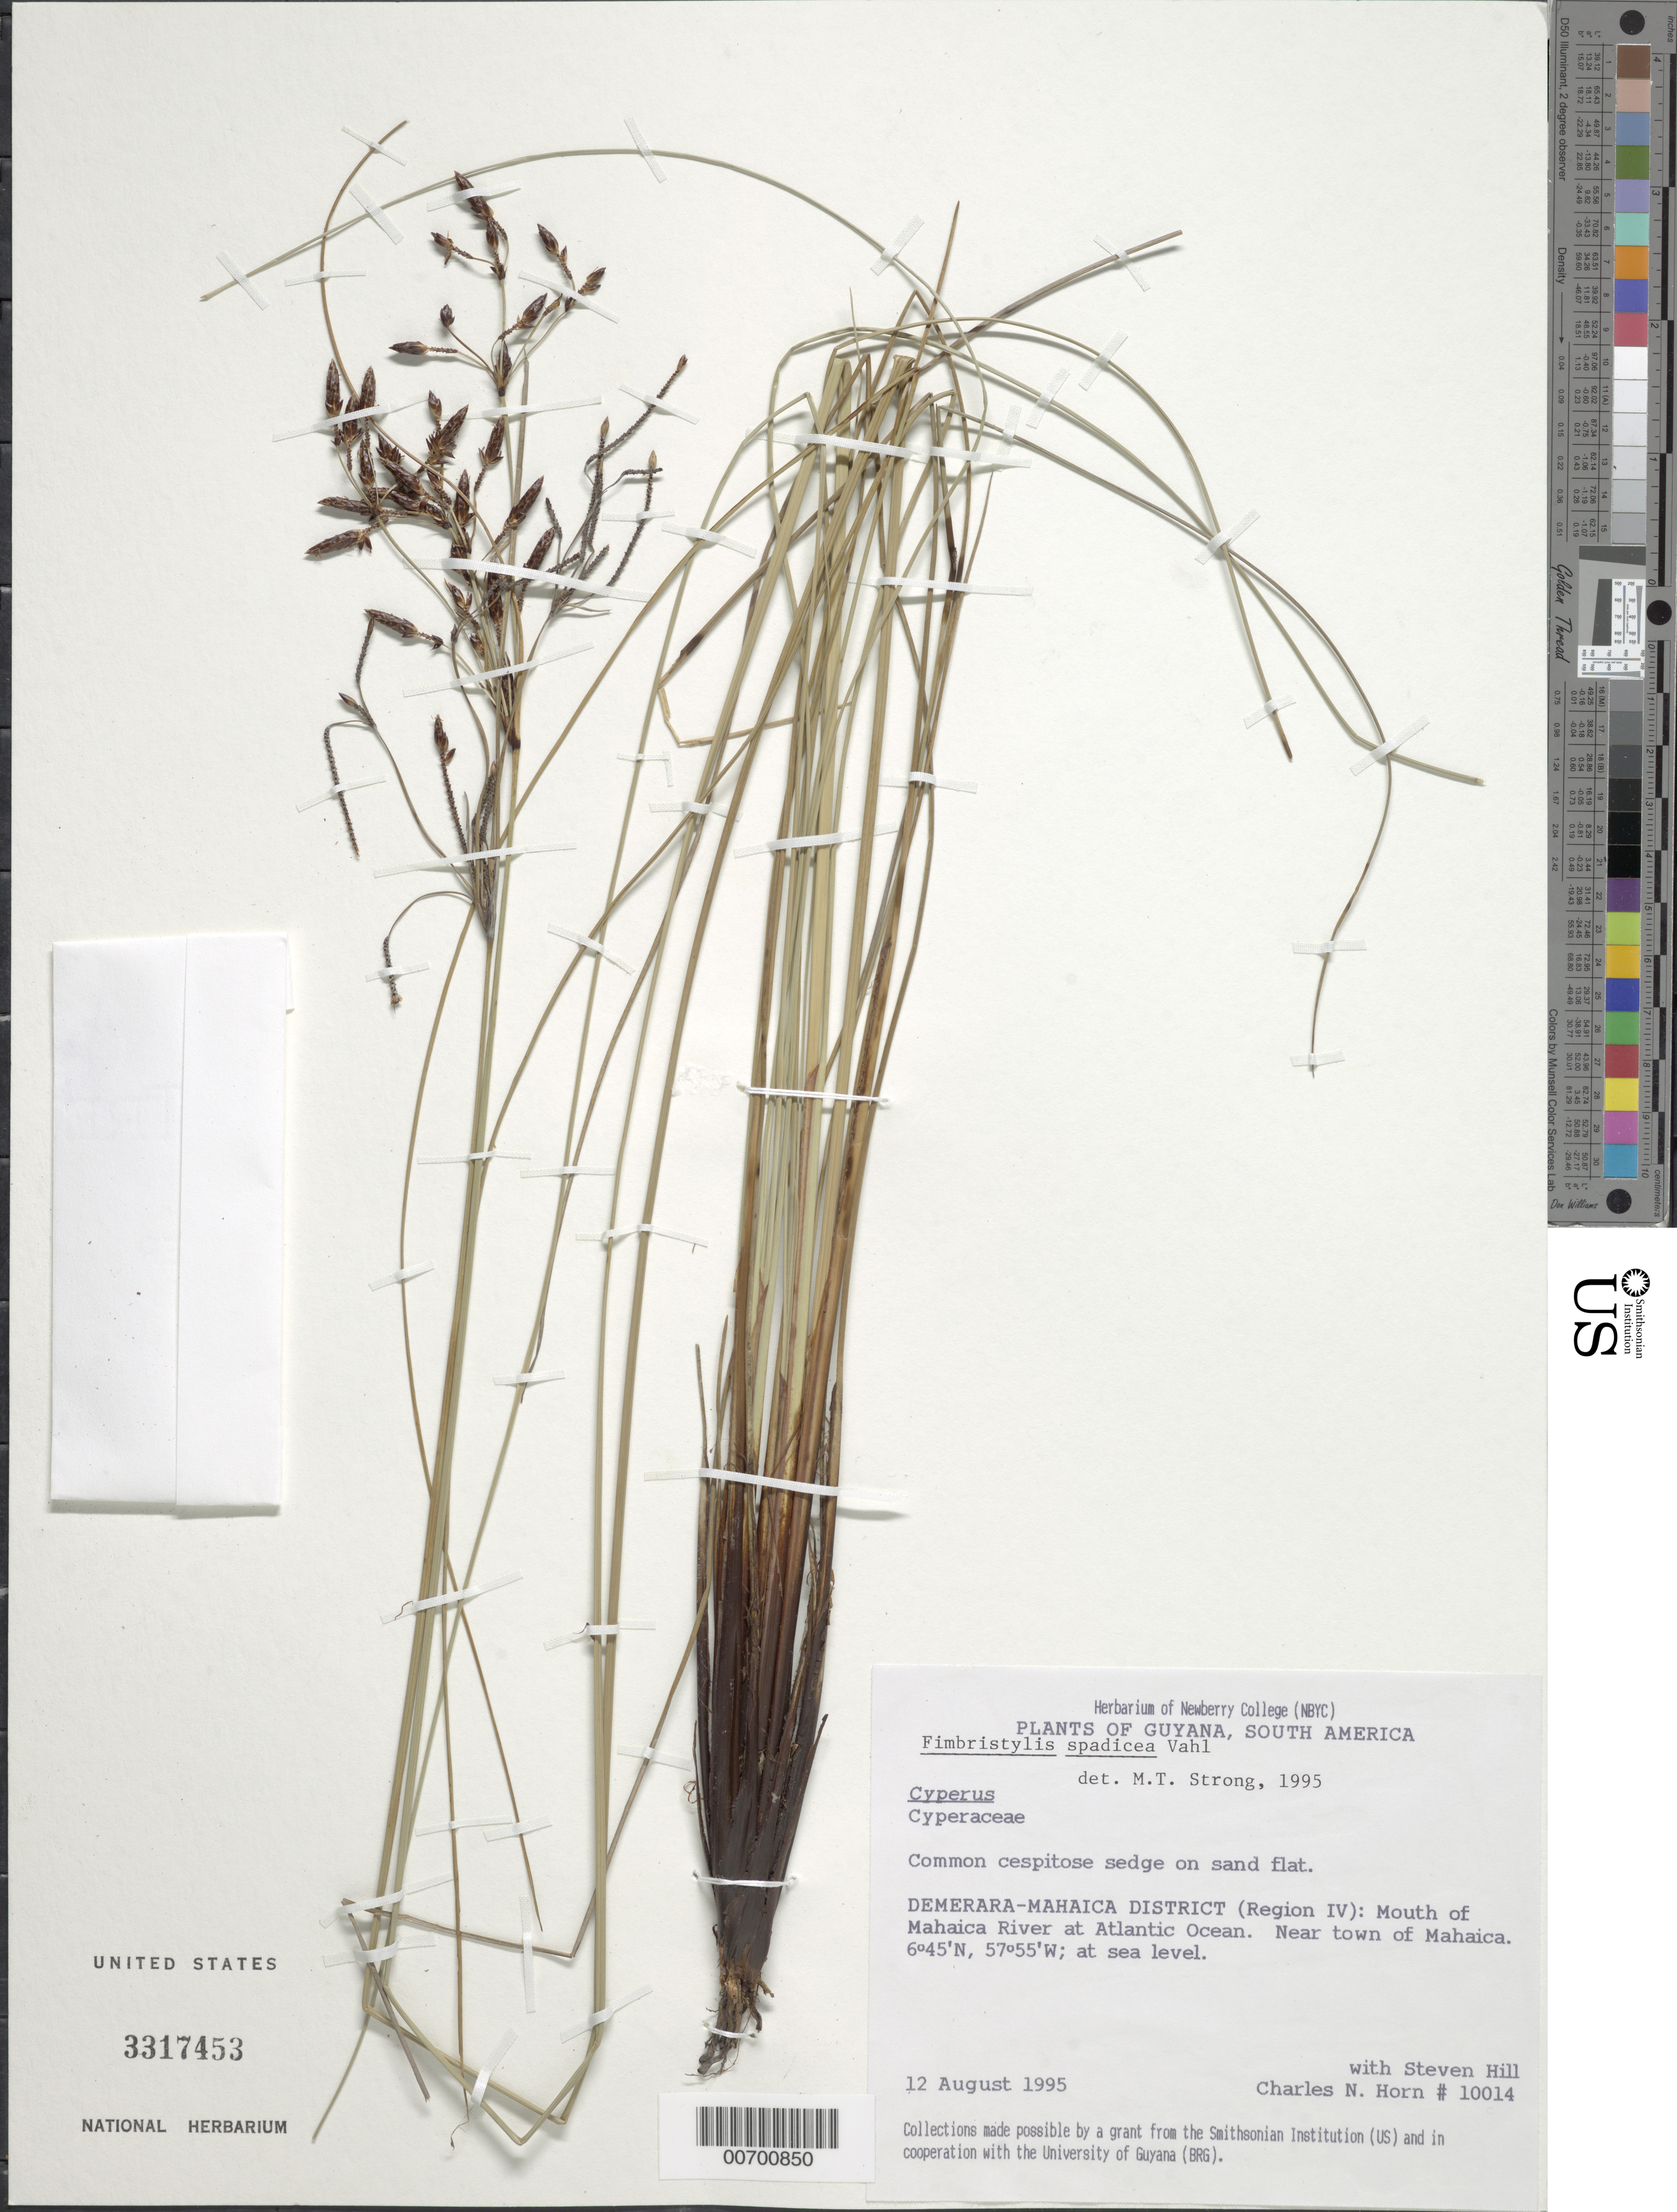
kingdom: Plantae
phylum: Tracheophyta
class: Liliopsida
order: Poales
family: Cyperaceae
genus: Fimbristylis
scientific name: Fimbristylis spadicea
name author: (L.) Vahl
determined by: Strong, M. T., (US), Smithsonian Institution - National Museum of Natural History (UNITED STATES)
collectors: C. N. Horn & S. Hill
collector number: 10014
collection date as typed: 12-Aug-95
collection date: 1995-08-12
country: Guyana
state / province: Demerara-Mahaica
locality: Mahaica R., mouth at Atlantic Ocean, near town of Mahaica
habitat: Sand flat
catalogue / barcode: US 3317453